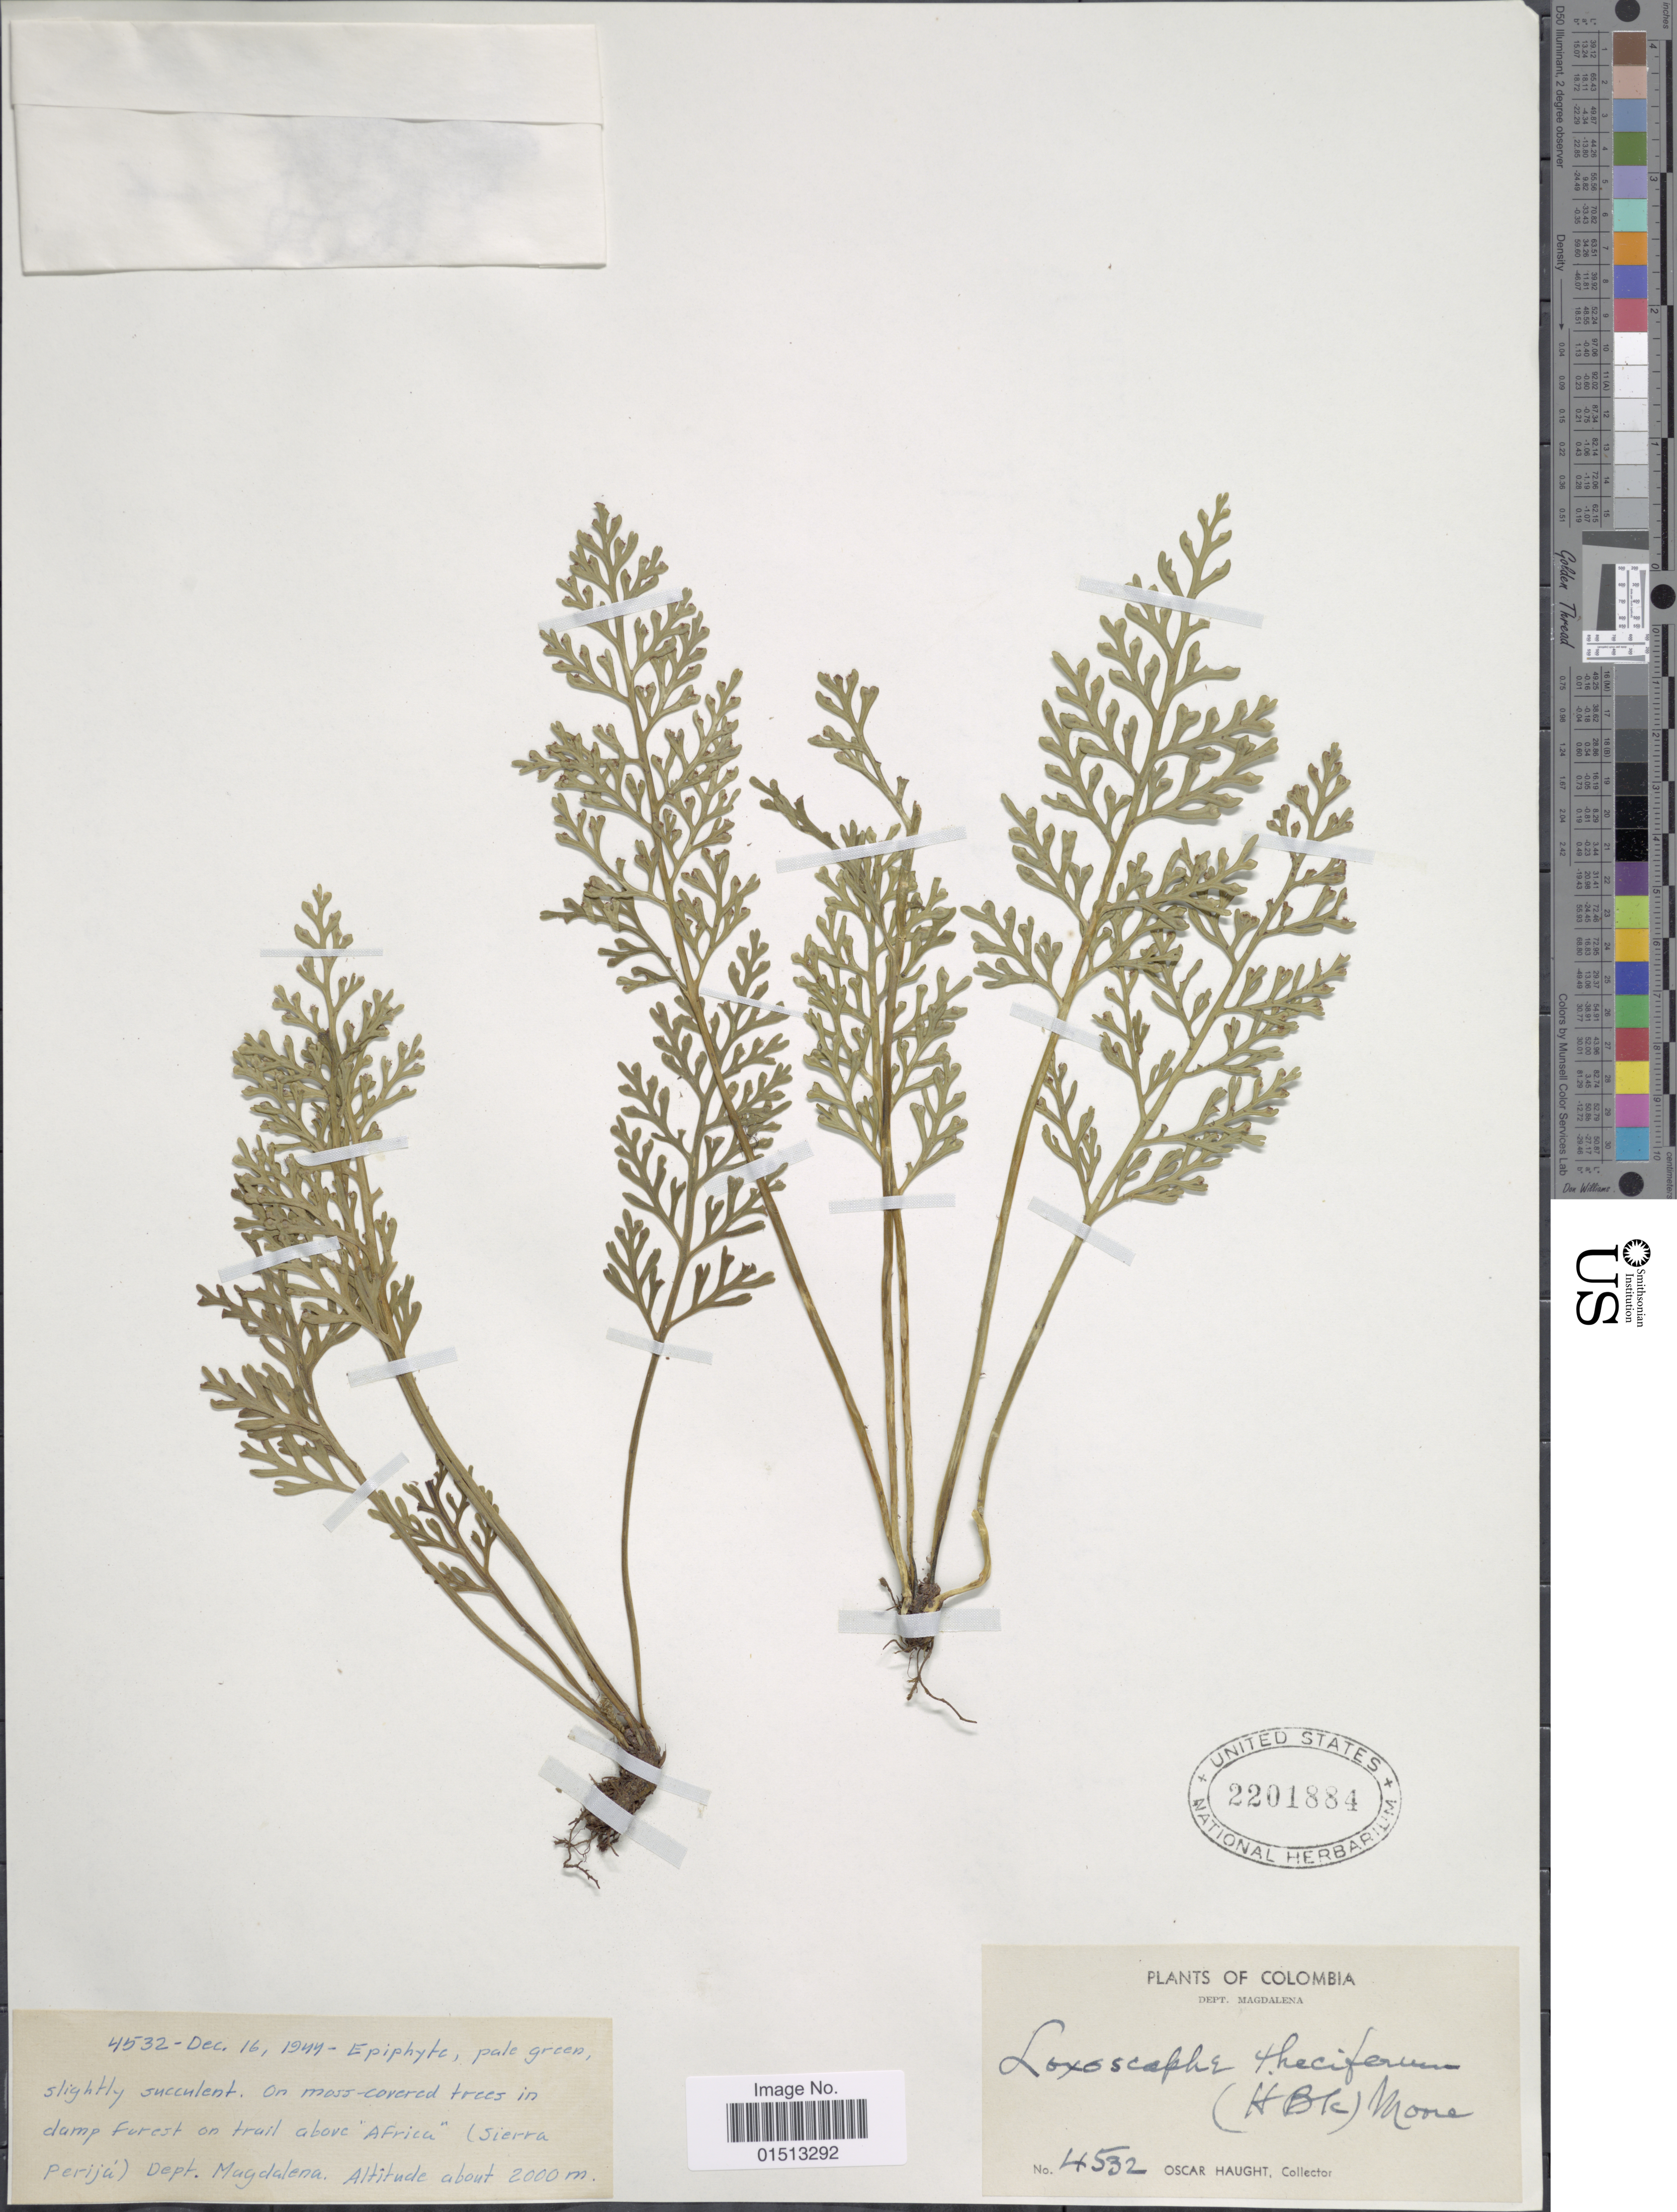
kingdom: Plantae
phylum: Tracheophyta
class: Polypodiopsida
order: Polypodiales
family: Aspleniaceae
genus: Asplenium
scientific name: Asplenium theciferum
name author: (Kunth) Mett.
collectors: O. L. Haught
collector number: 4532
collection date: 1944-12-16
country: Colombia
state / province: Magdalena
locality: On traik above "Africa"(Sierra Perija).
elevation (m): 2000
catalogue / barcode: US 2201884